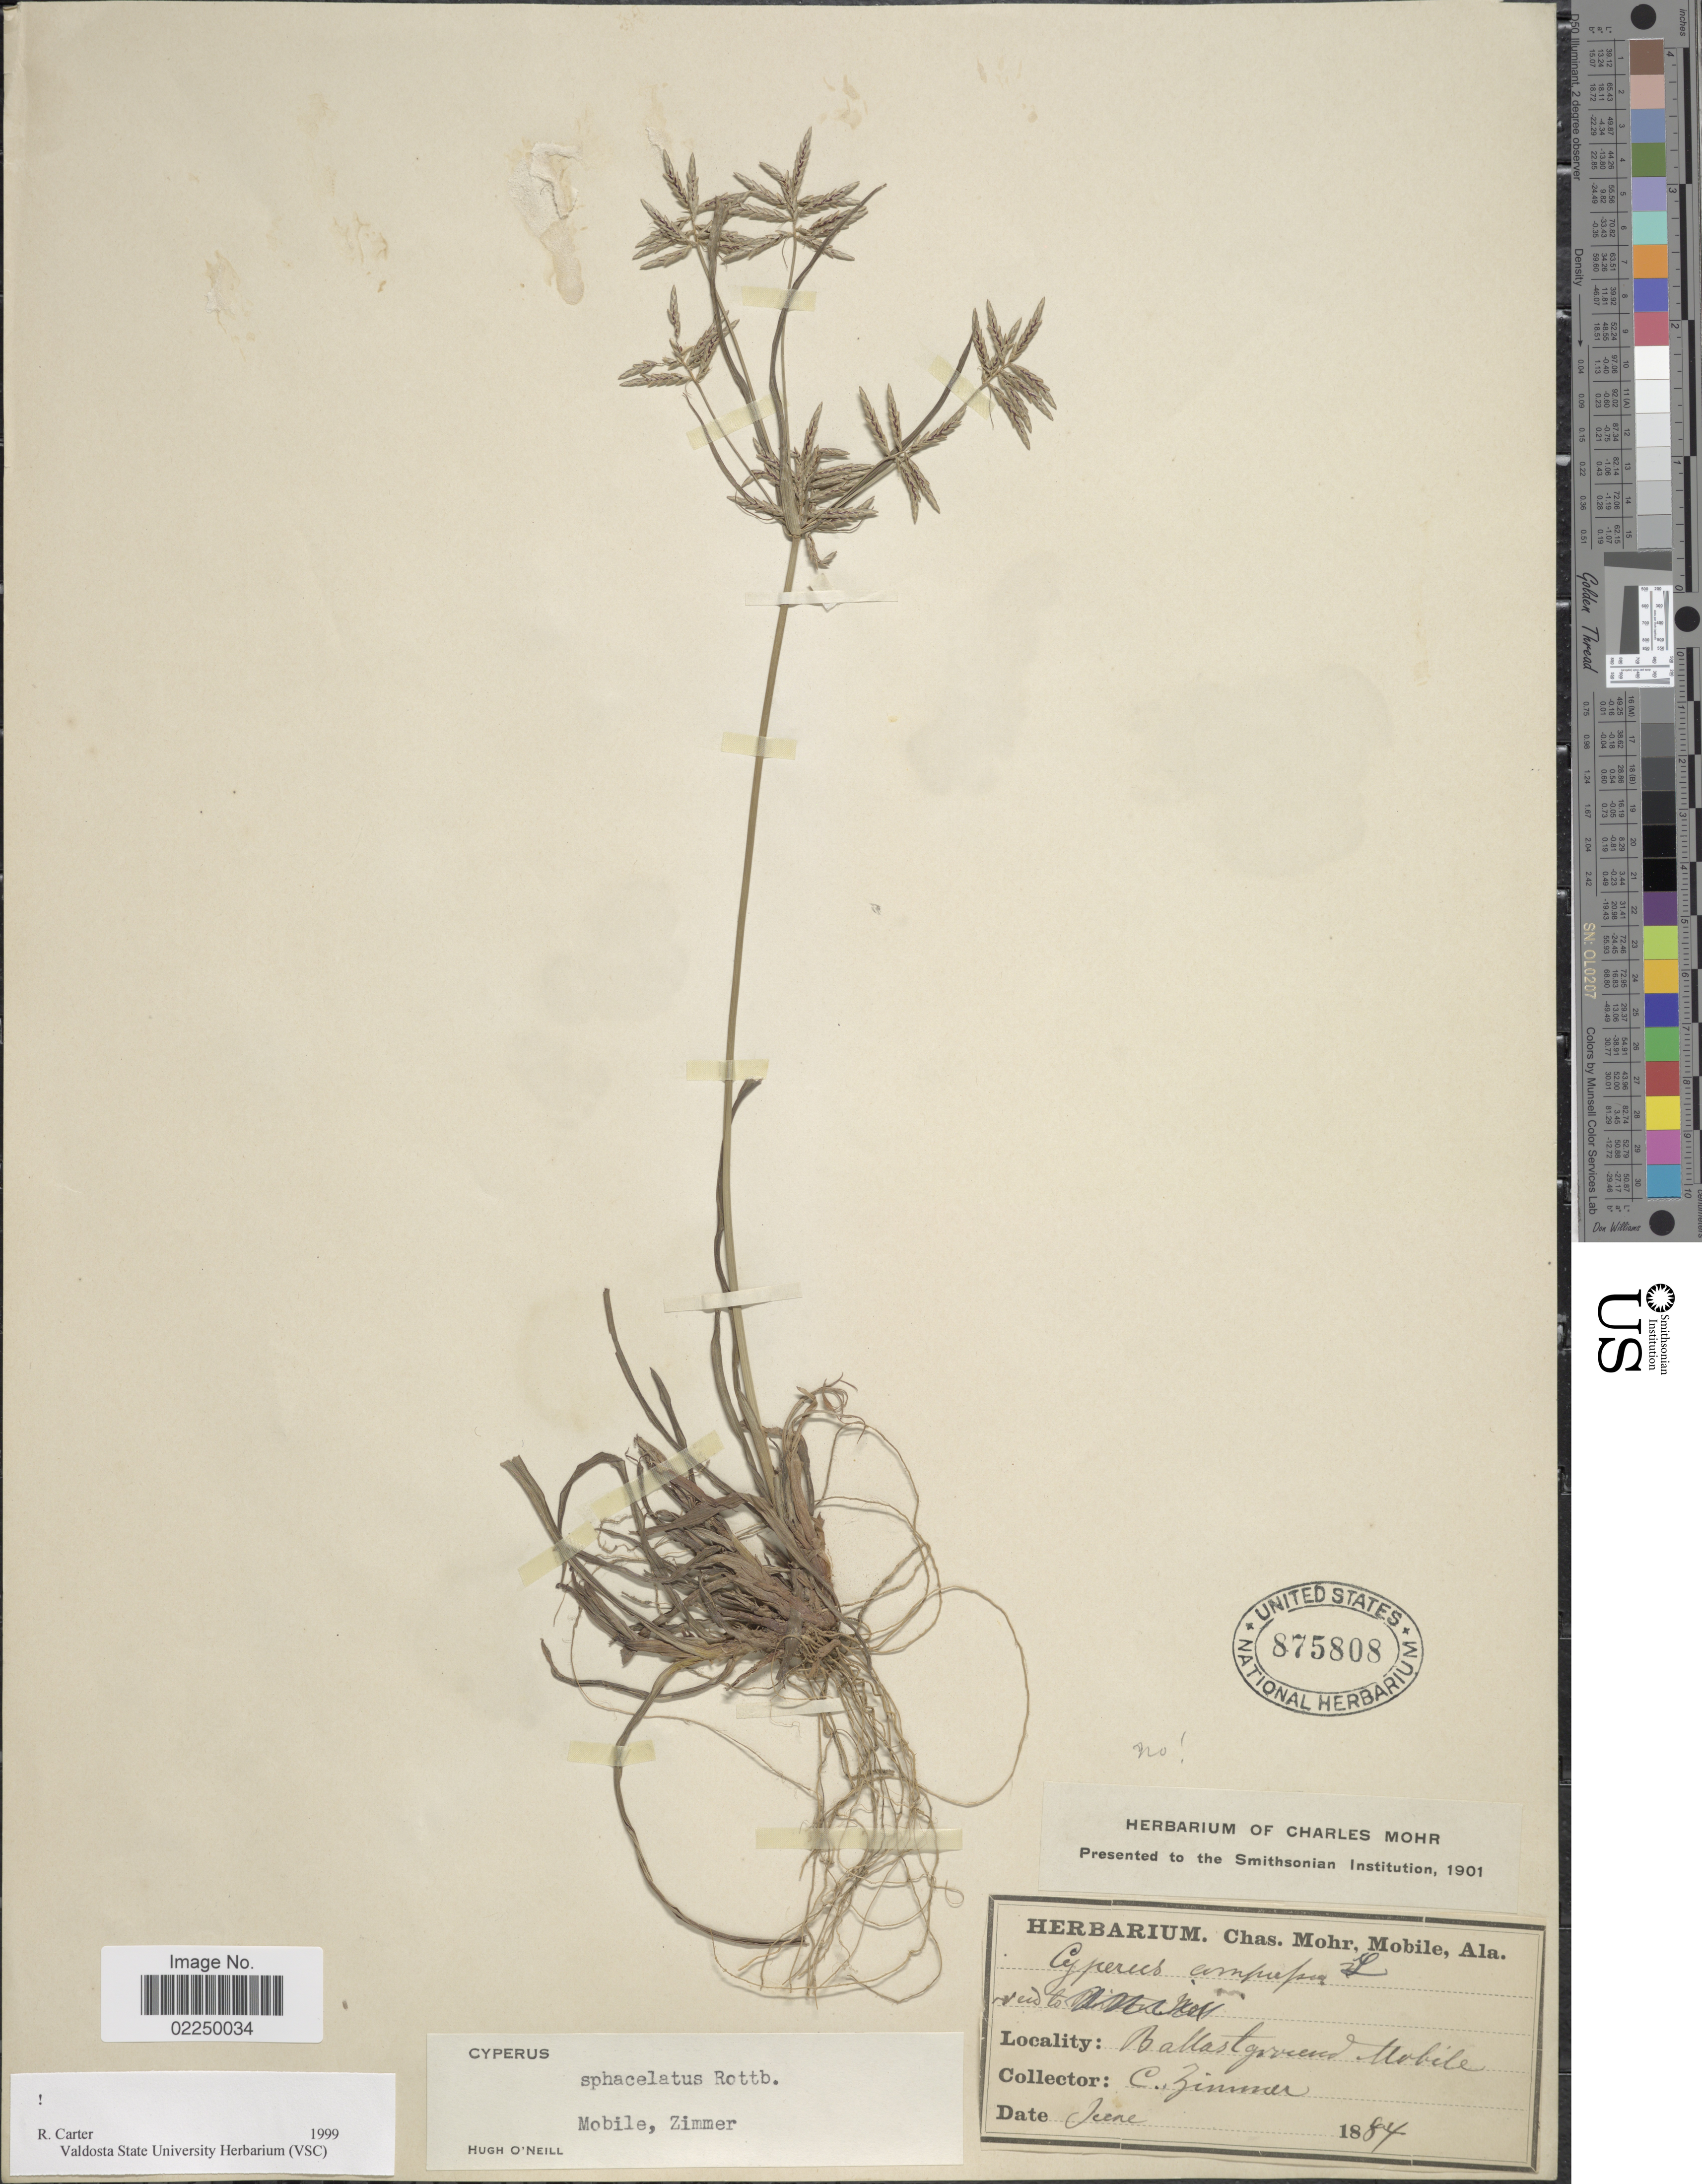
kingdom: Plantae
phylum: Tracheophyta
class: Liliopsida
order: Poales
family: Cyperaceae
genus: Cyperus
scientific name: Cyperus sphacelatus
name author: Rottb.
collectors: C. Zimmer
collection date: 1884-06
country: United States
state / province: Alabama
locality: Ballast ground, Mobile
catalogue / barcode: US 875808